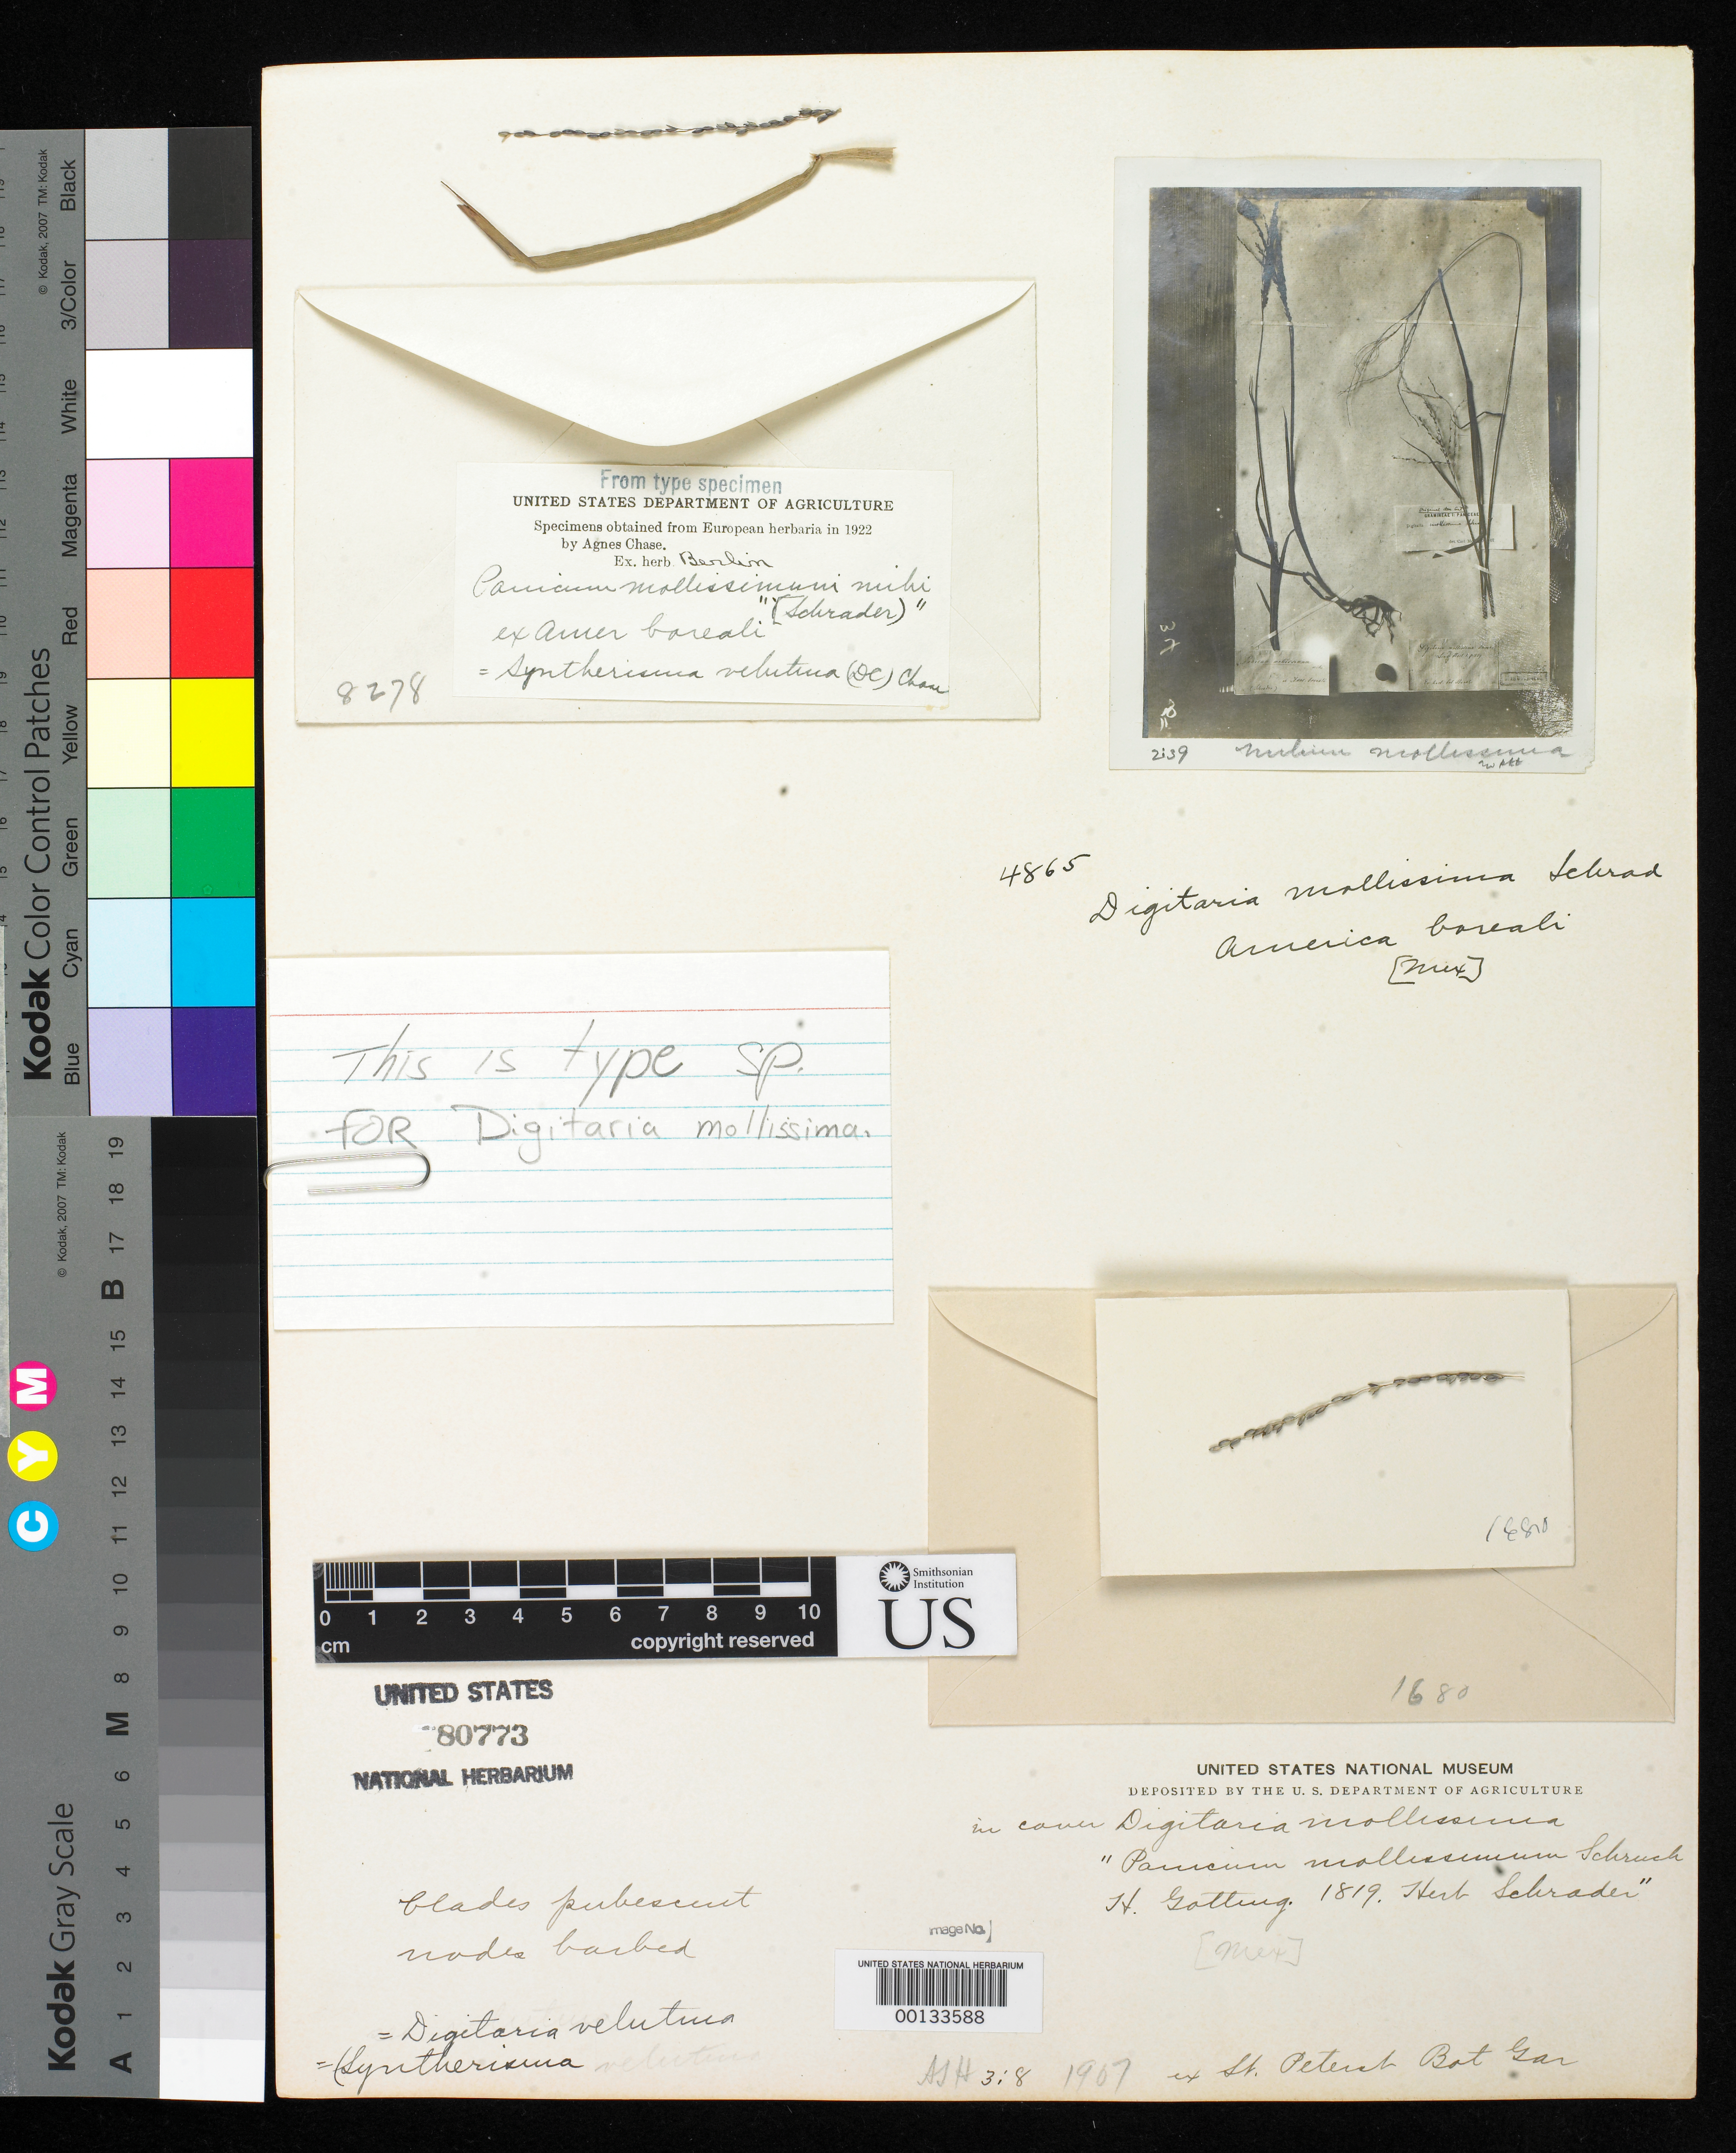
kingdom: Plantae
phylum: Tracheophyta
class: Liliopsida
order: Poales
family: Poaceae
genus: Digitaria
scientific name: Digitaria mollissima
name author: Schrad. ex Link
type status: Type Fragment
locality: DO NOT MODIFY [This collection event record is attached to a large number of catalog records with both collector & country unknown; label data should be confirmed from individual specimens.]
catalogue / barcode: US 80773